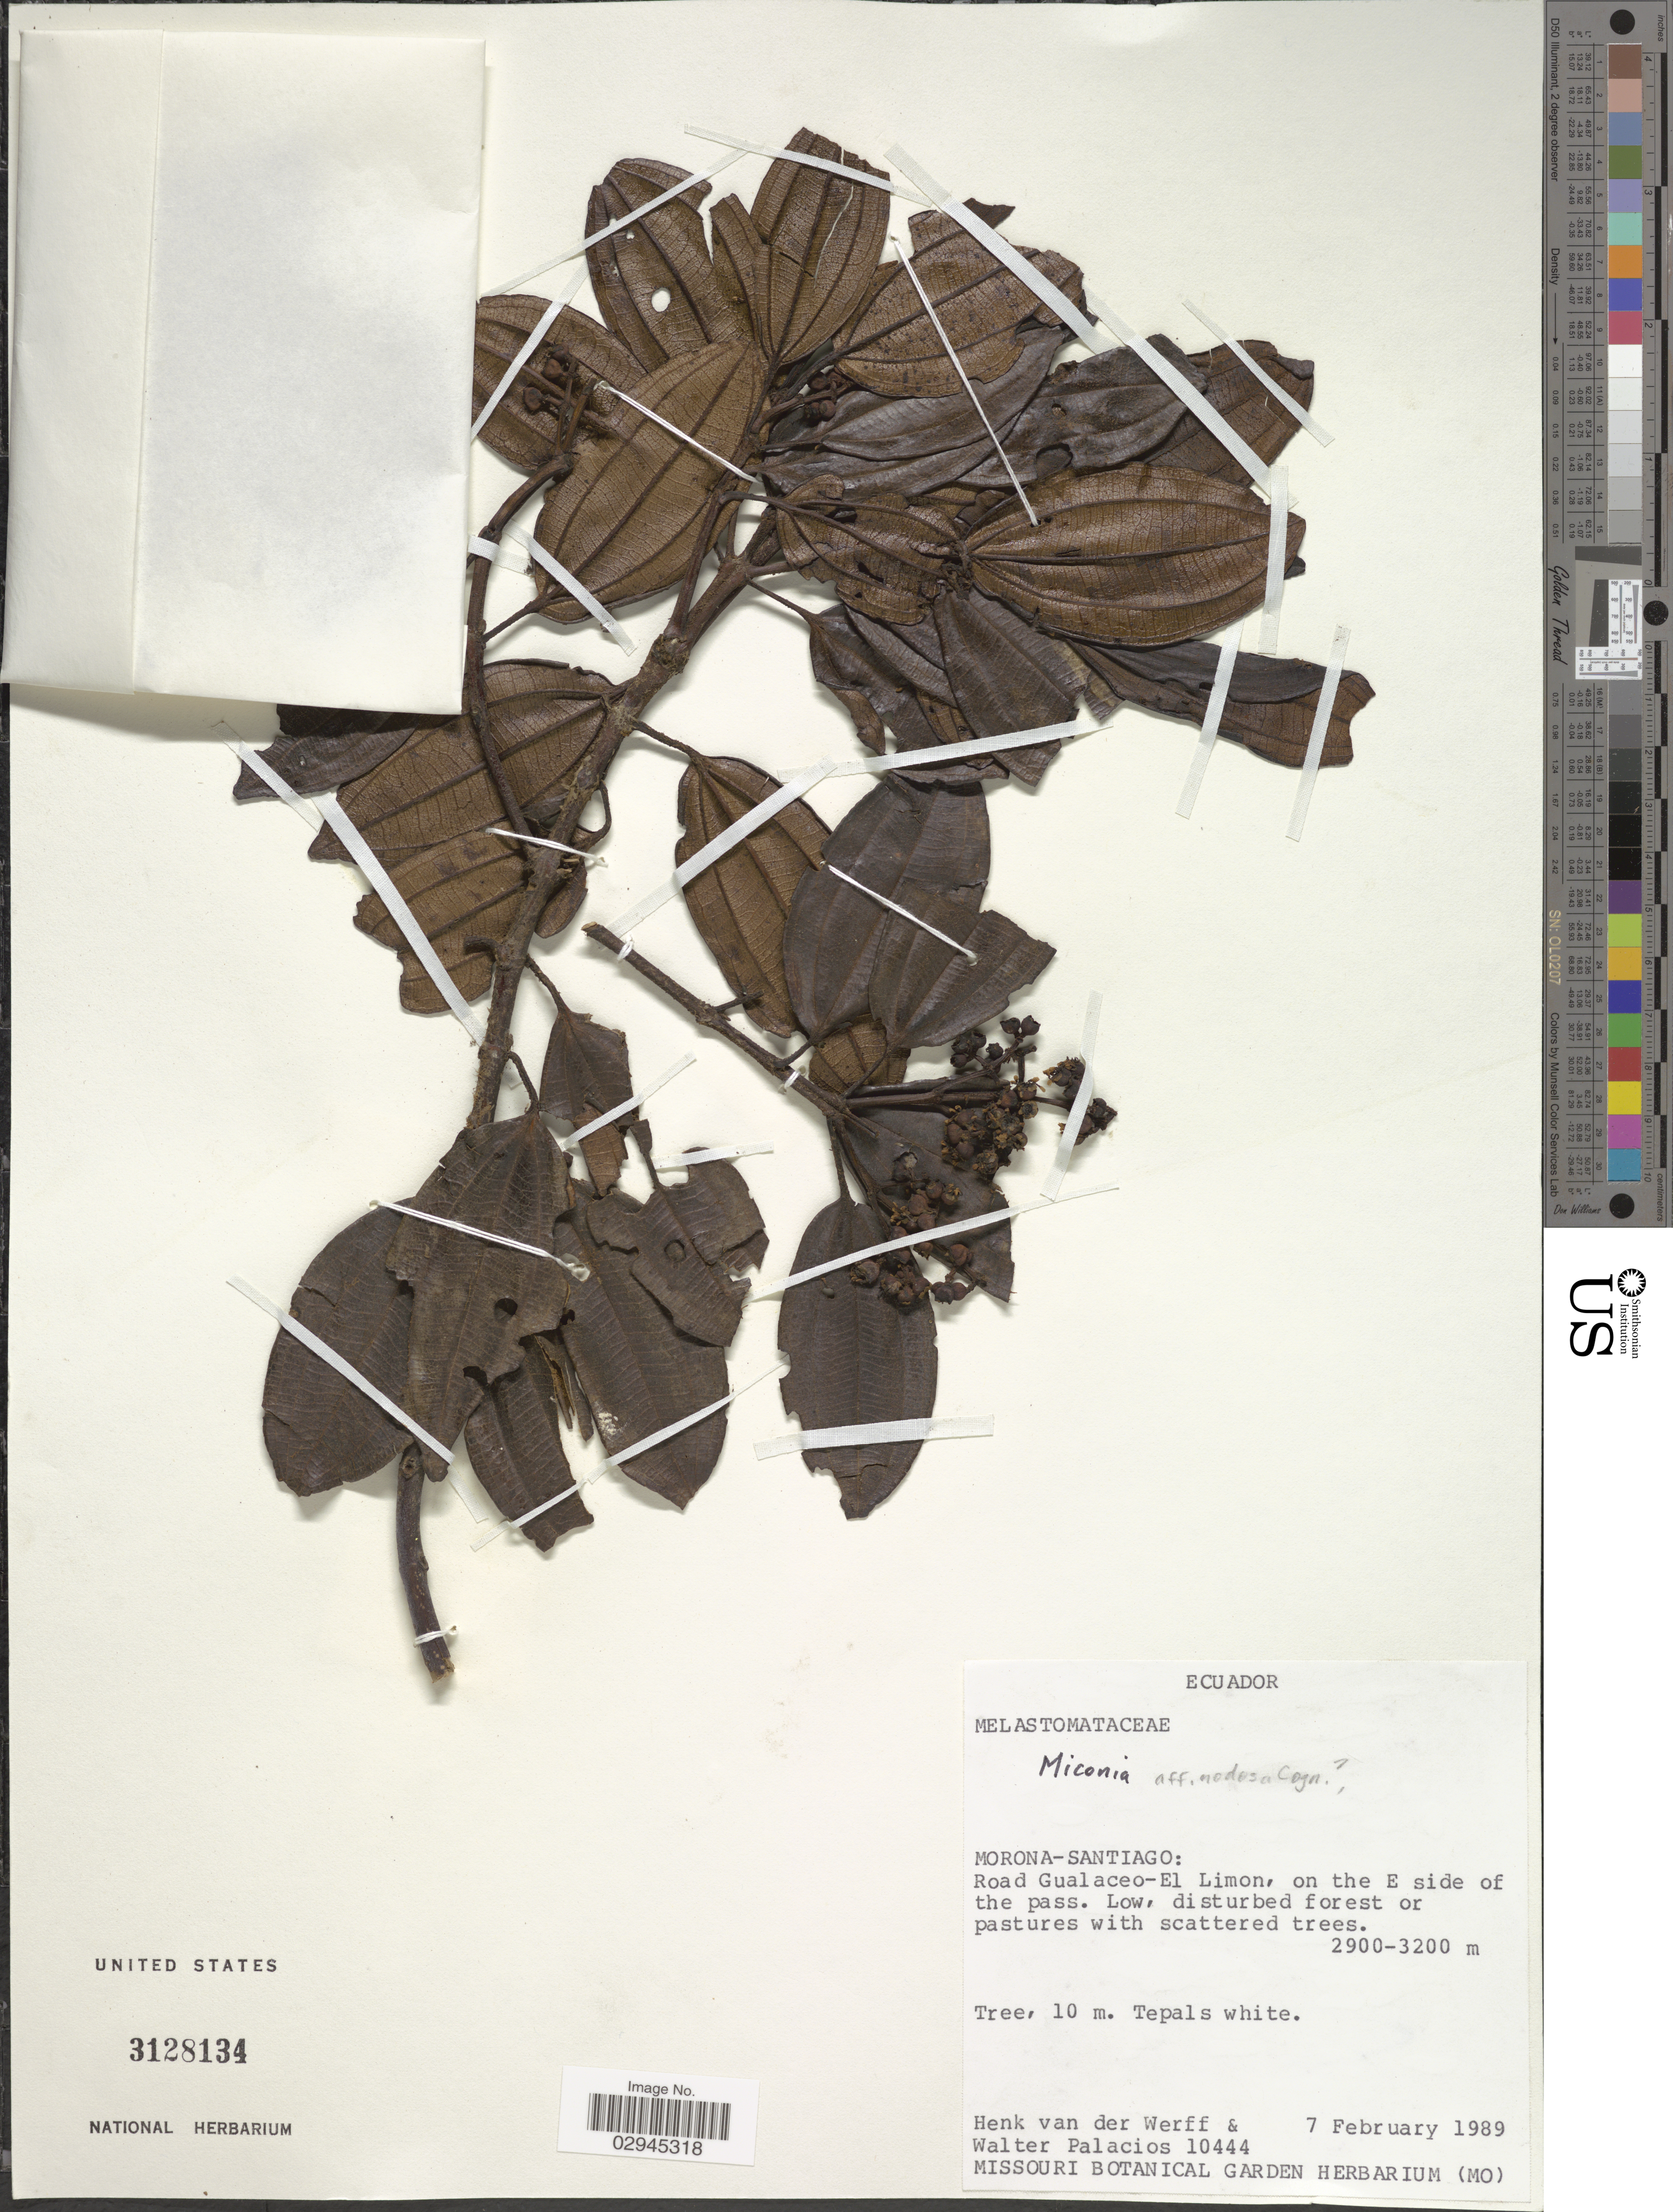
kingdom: Plantae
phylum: Tracheophyta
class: Magnoliopsida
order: Myrtales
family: Melastomataceae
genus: Miconia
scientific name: Miconia sp.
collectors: H. van der Werff & W. Palacios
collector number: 10444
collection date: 1989-02-07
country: Ecuador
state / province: Morona-Santiago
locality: Road Gualaceo-El Limon, on the E side of the pass.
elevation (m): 2900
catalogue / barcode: US 3128134